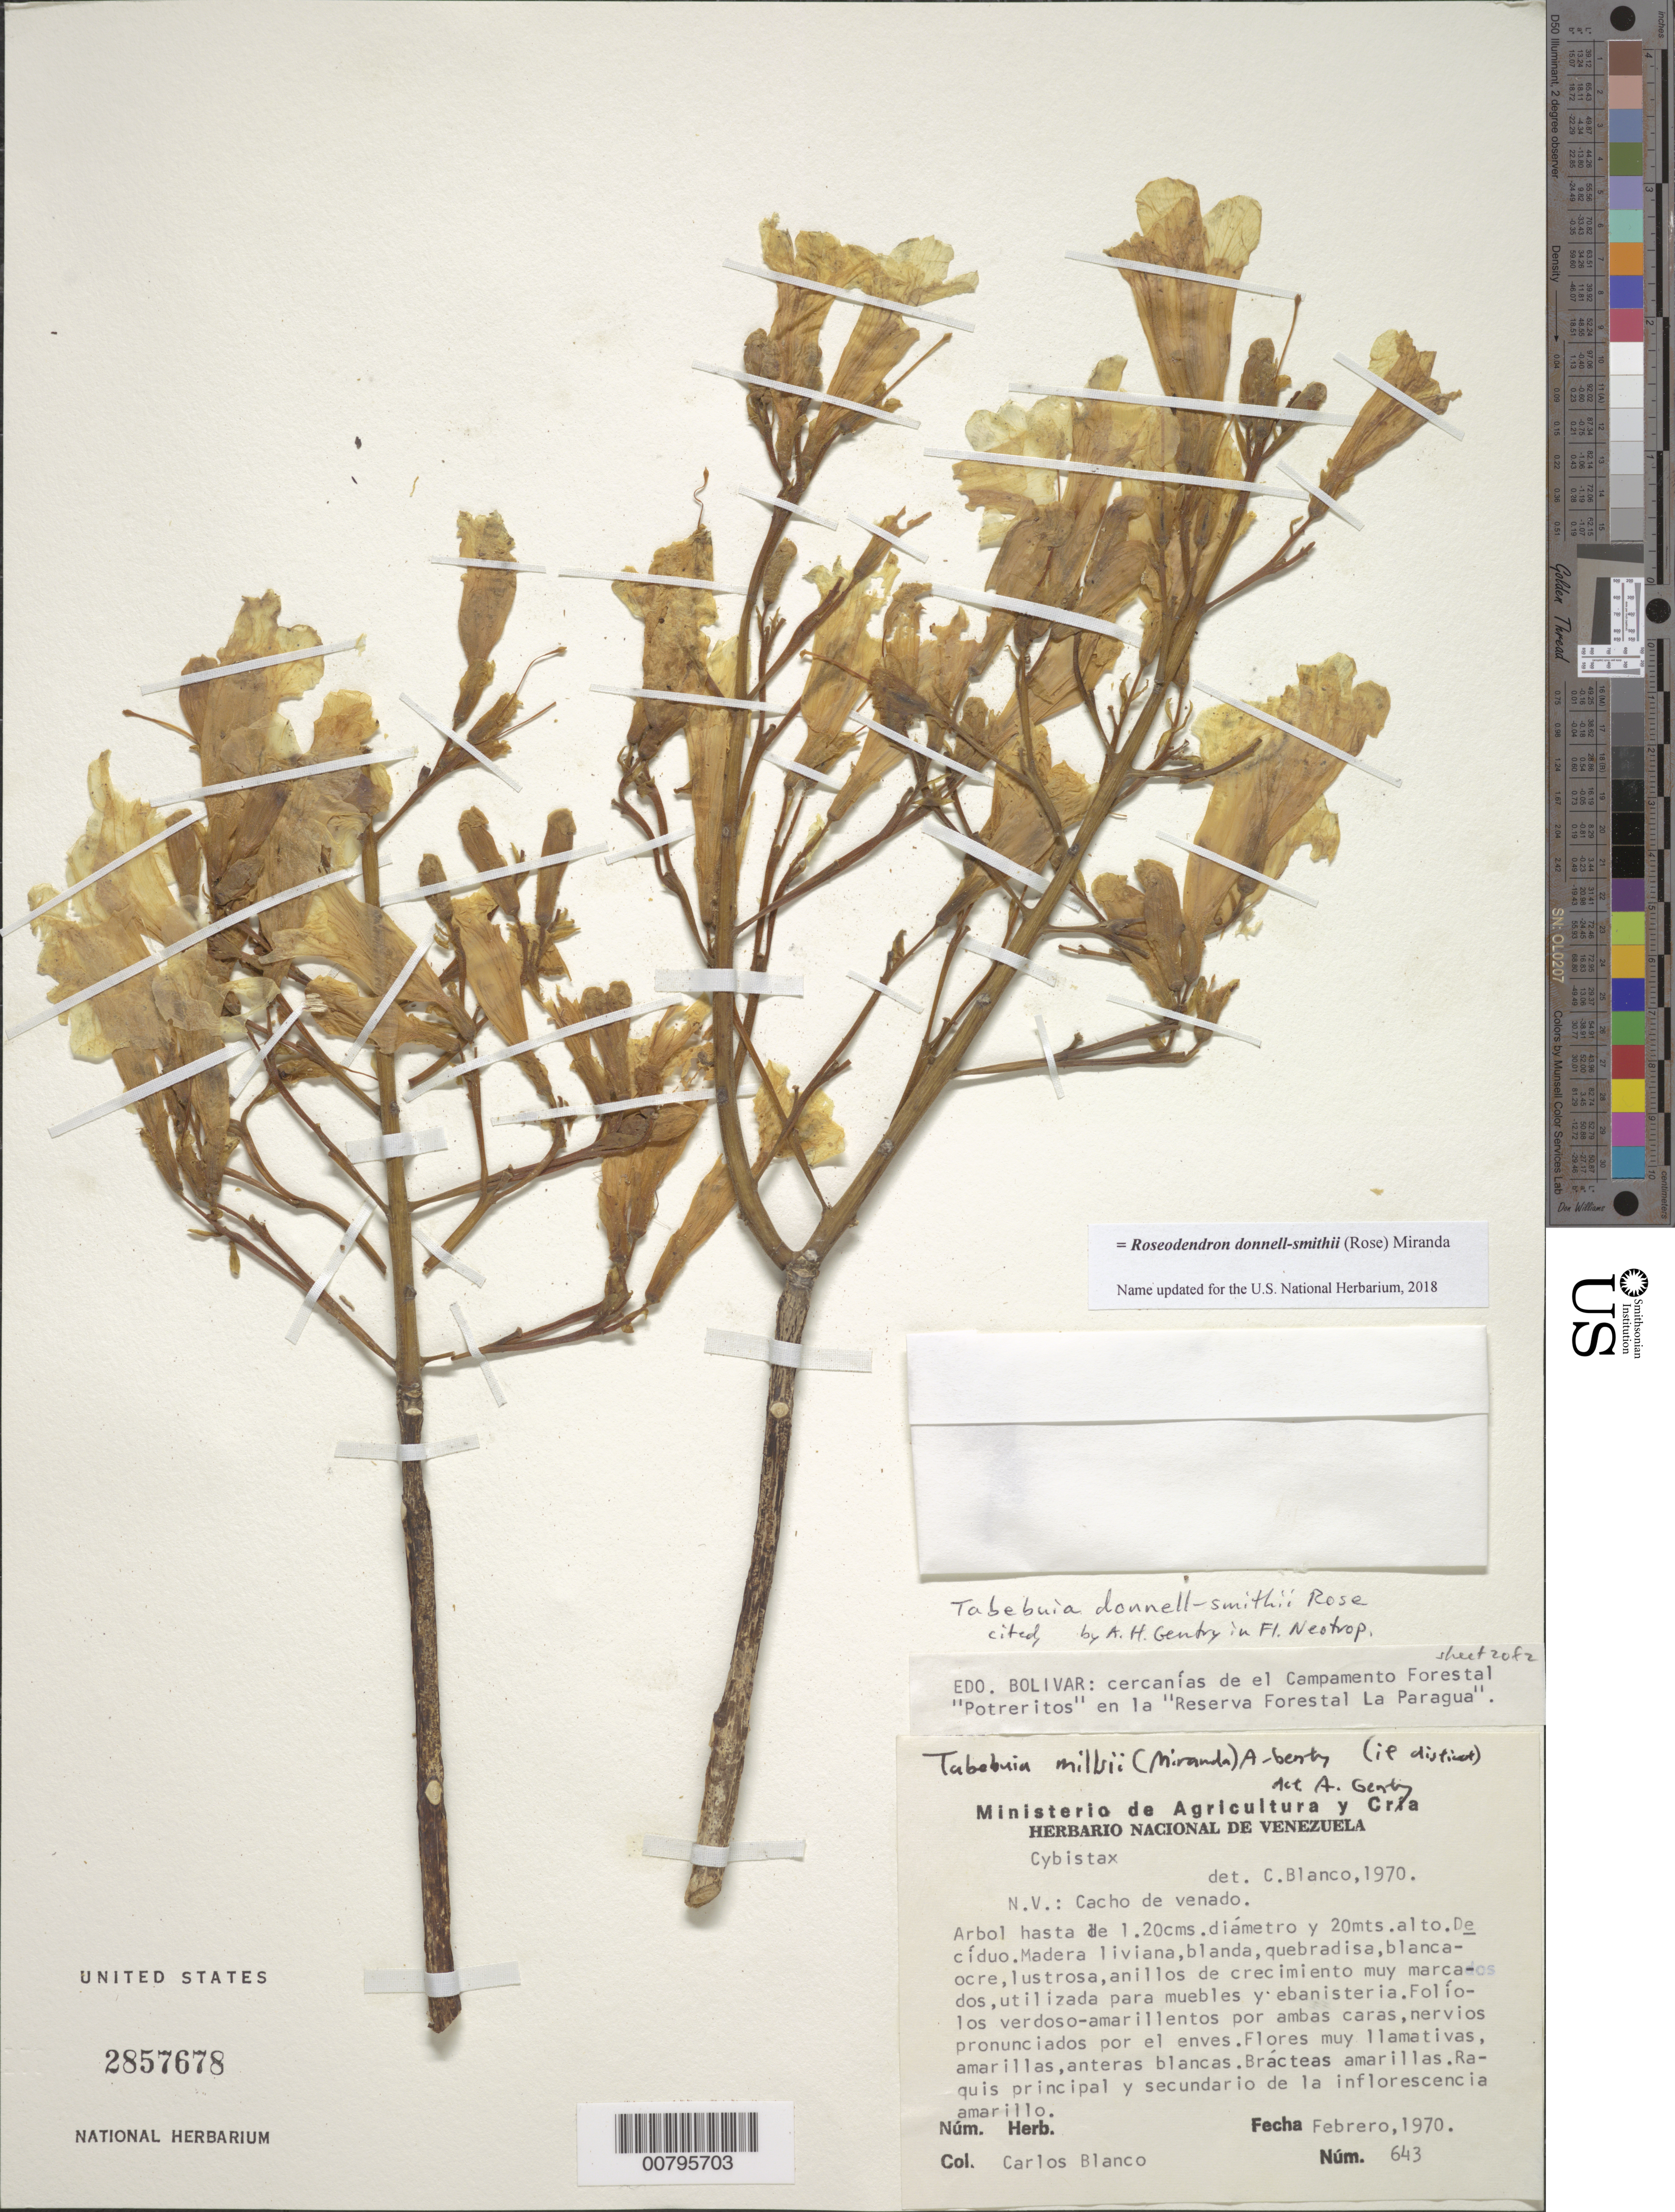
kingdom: Plantae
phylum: Tracheophyta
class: Magnoliopsida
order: Lamiales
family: Bignoniaceae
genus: Roseodendron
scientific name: Roseodendron donnell-smithii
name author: (Rose) Miranda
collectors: C. Blanco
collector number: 643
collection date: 1970-02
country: Venezuela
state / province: Bolivar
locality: Cercanías de el Campamento Forestal "Potreritos" en la "Reserva Forestal La Paragua".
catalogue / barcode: US 2857678